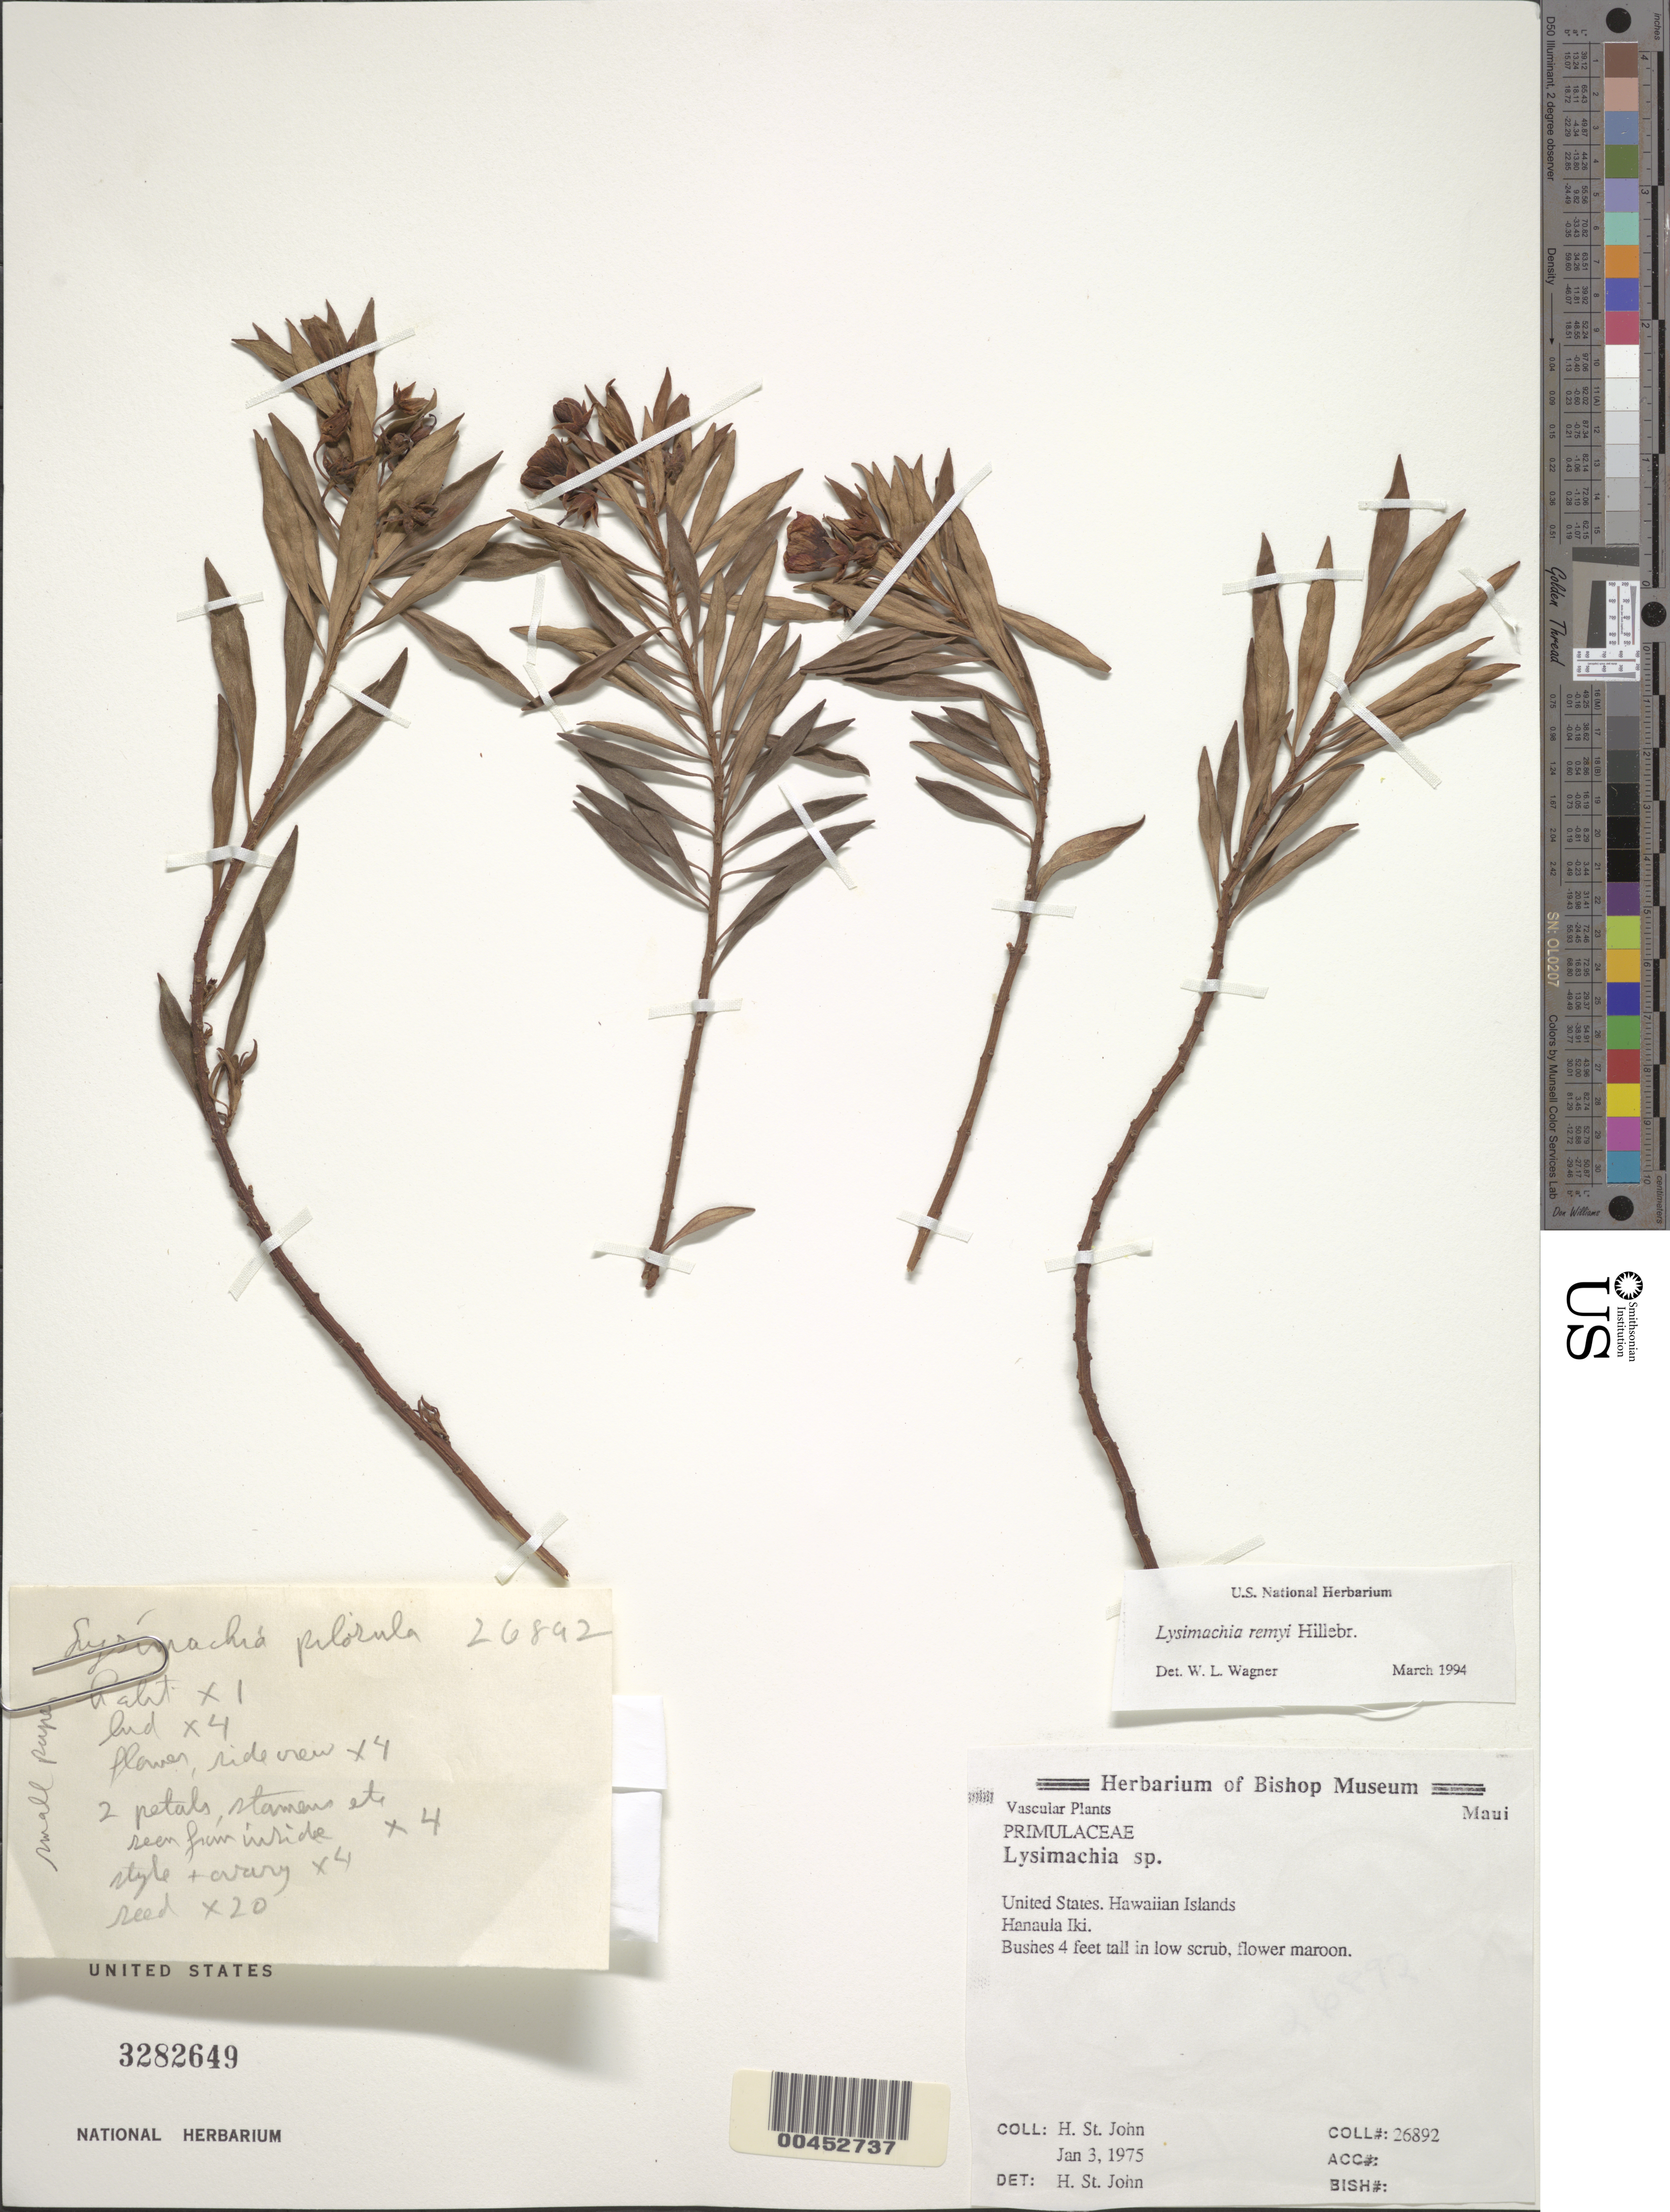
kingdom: Plantae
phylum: Tracheophyta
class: Magnoliopsida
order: Ericales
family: Primulaceae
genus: Lysimachia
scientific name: Lysimachia remyi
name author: Hillebr.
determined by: Wagner, W. L., (BOT), Smithsonian Institution - National Museum of Natural History (UNITED STATES)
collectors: H. St. John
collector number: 26892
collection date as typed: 3 Jan 1975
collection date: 1975-01-03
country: United States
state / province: Hawaii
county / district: Maui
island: Maui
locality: Hanaula Iki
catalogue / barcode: US 3282649